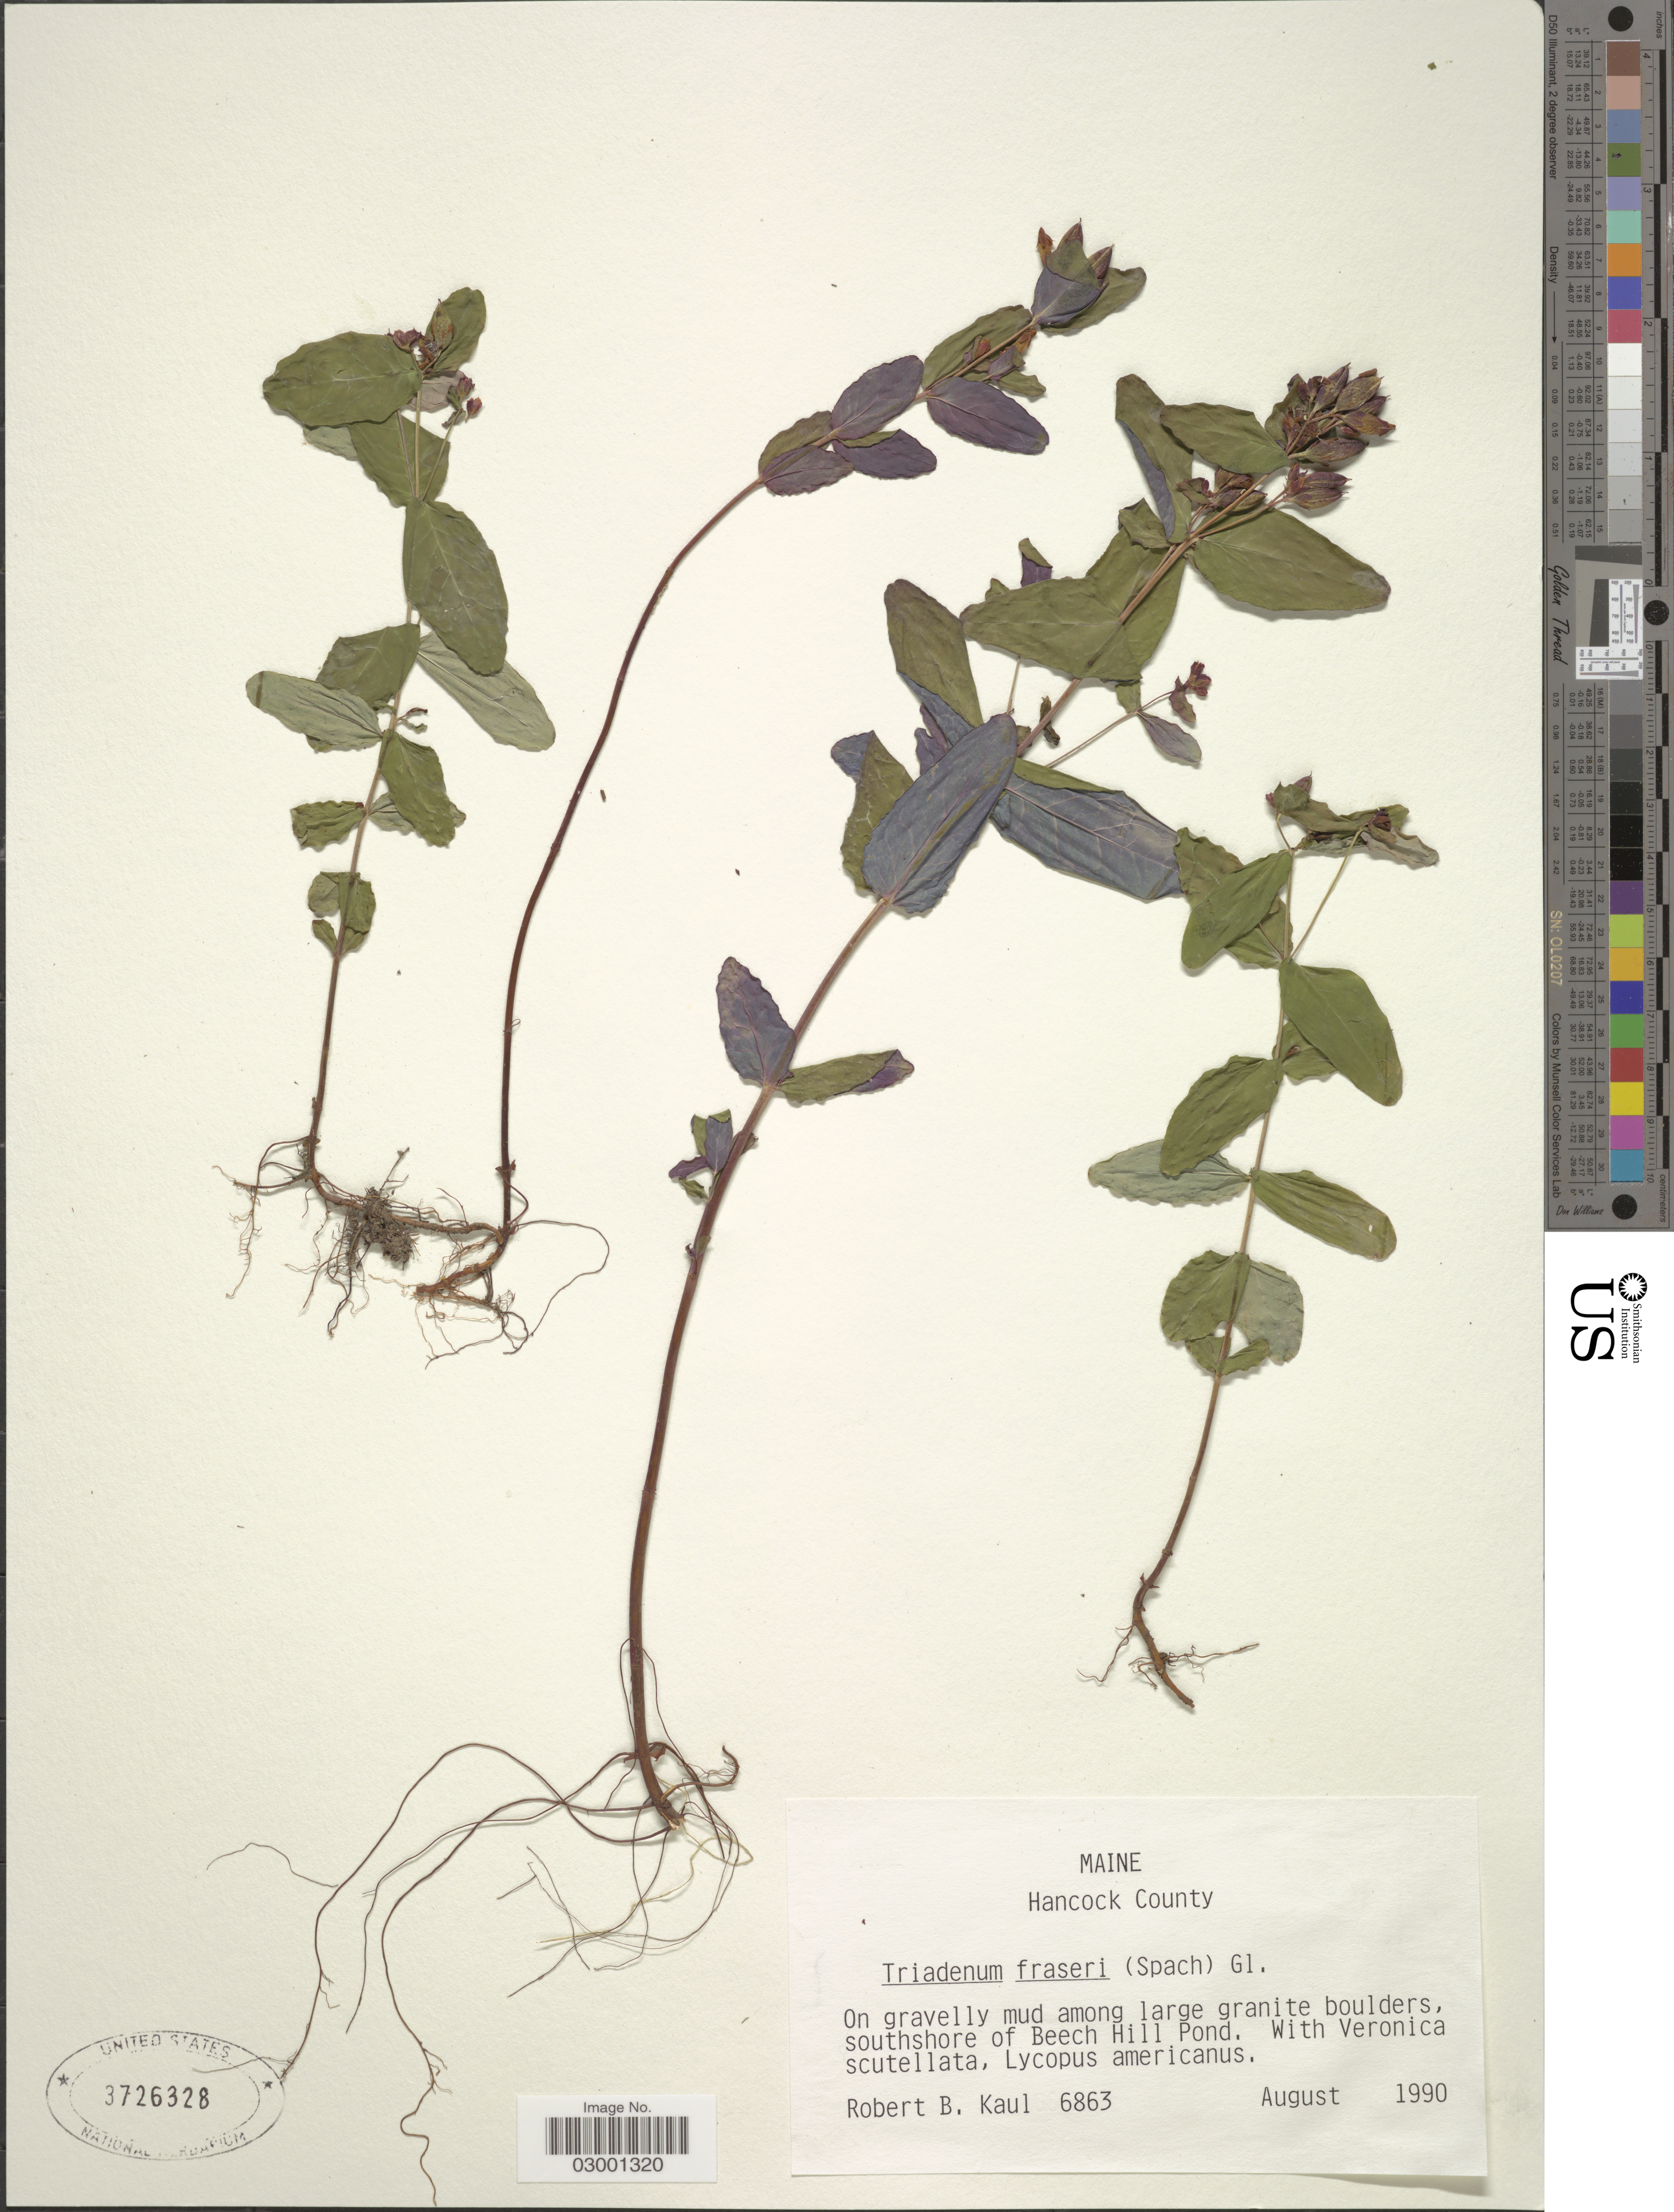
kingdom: Plantae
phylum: Tracheophyta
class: Magnoliopsida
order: Malpighiales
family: Hypericaceae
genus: Hypericum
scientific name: Hypericum fraseri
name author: Steud.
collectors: R. Kaul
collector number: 6863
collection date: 1990-08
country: United States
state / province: Maine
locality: Onngravelly mud among large granite boulders southshore of Beech Hill Pond.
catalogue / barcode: US 3726328